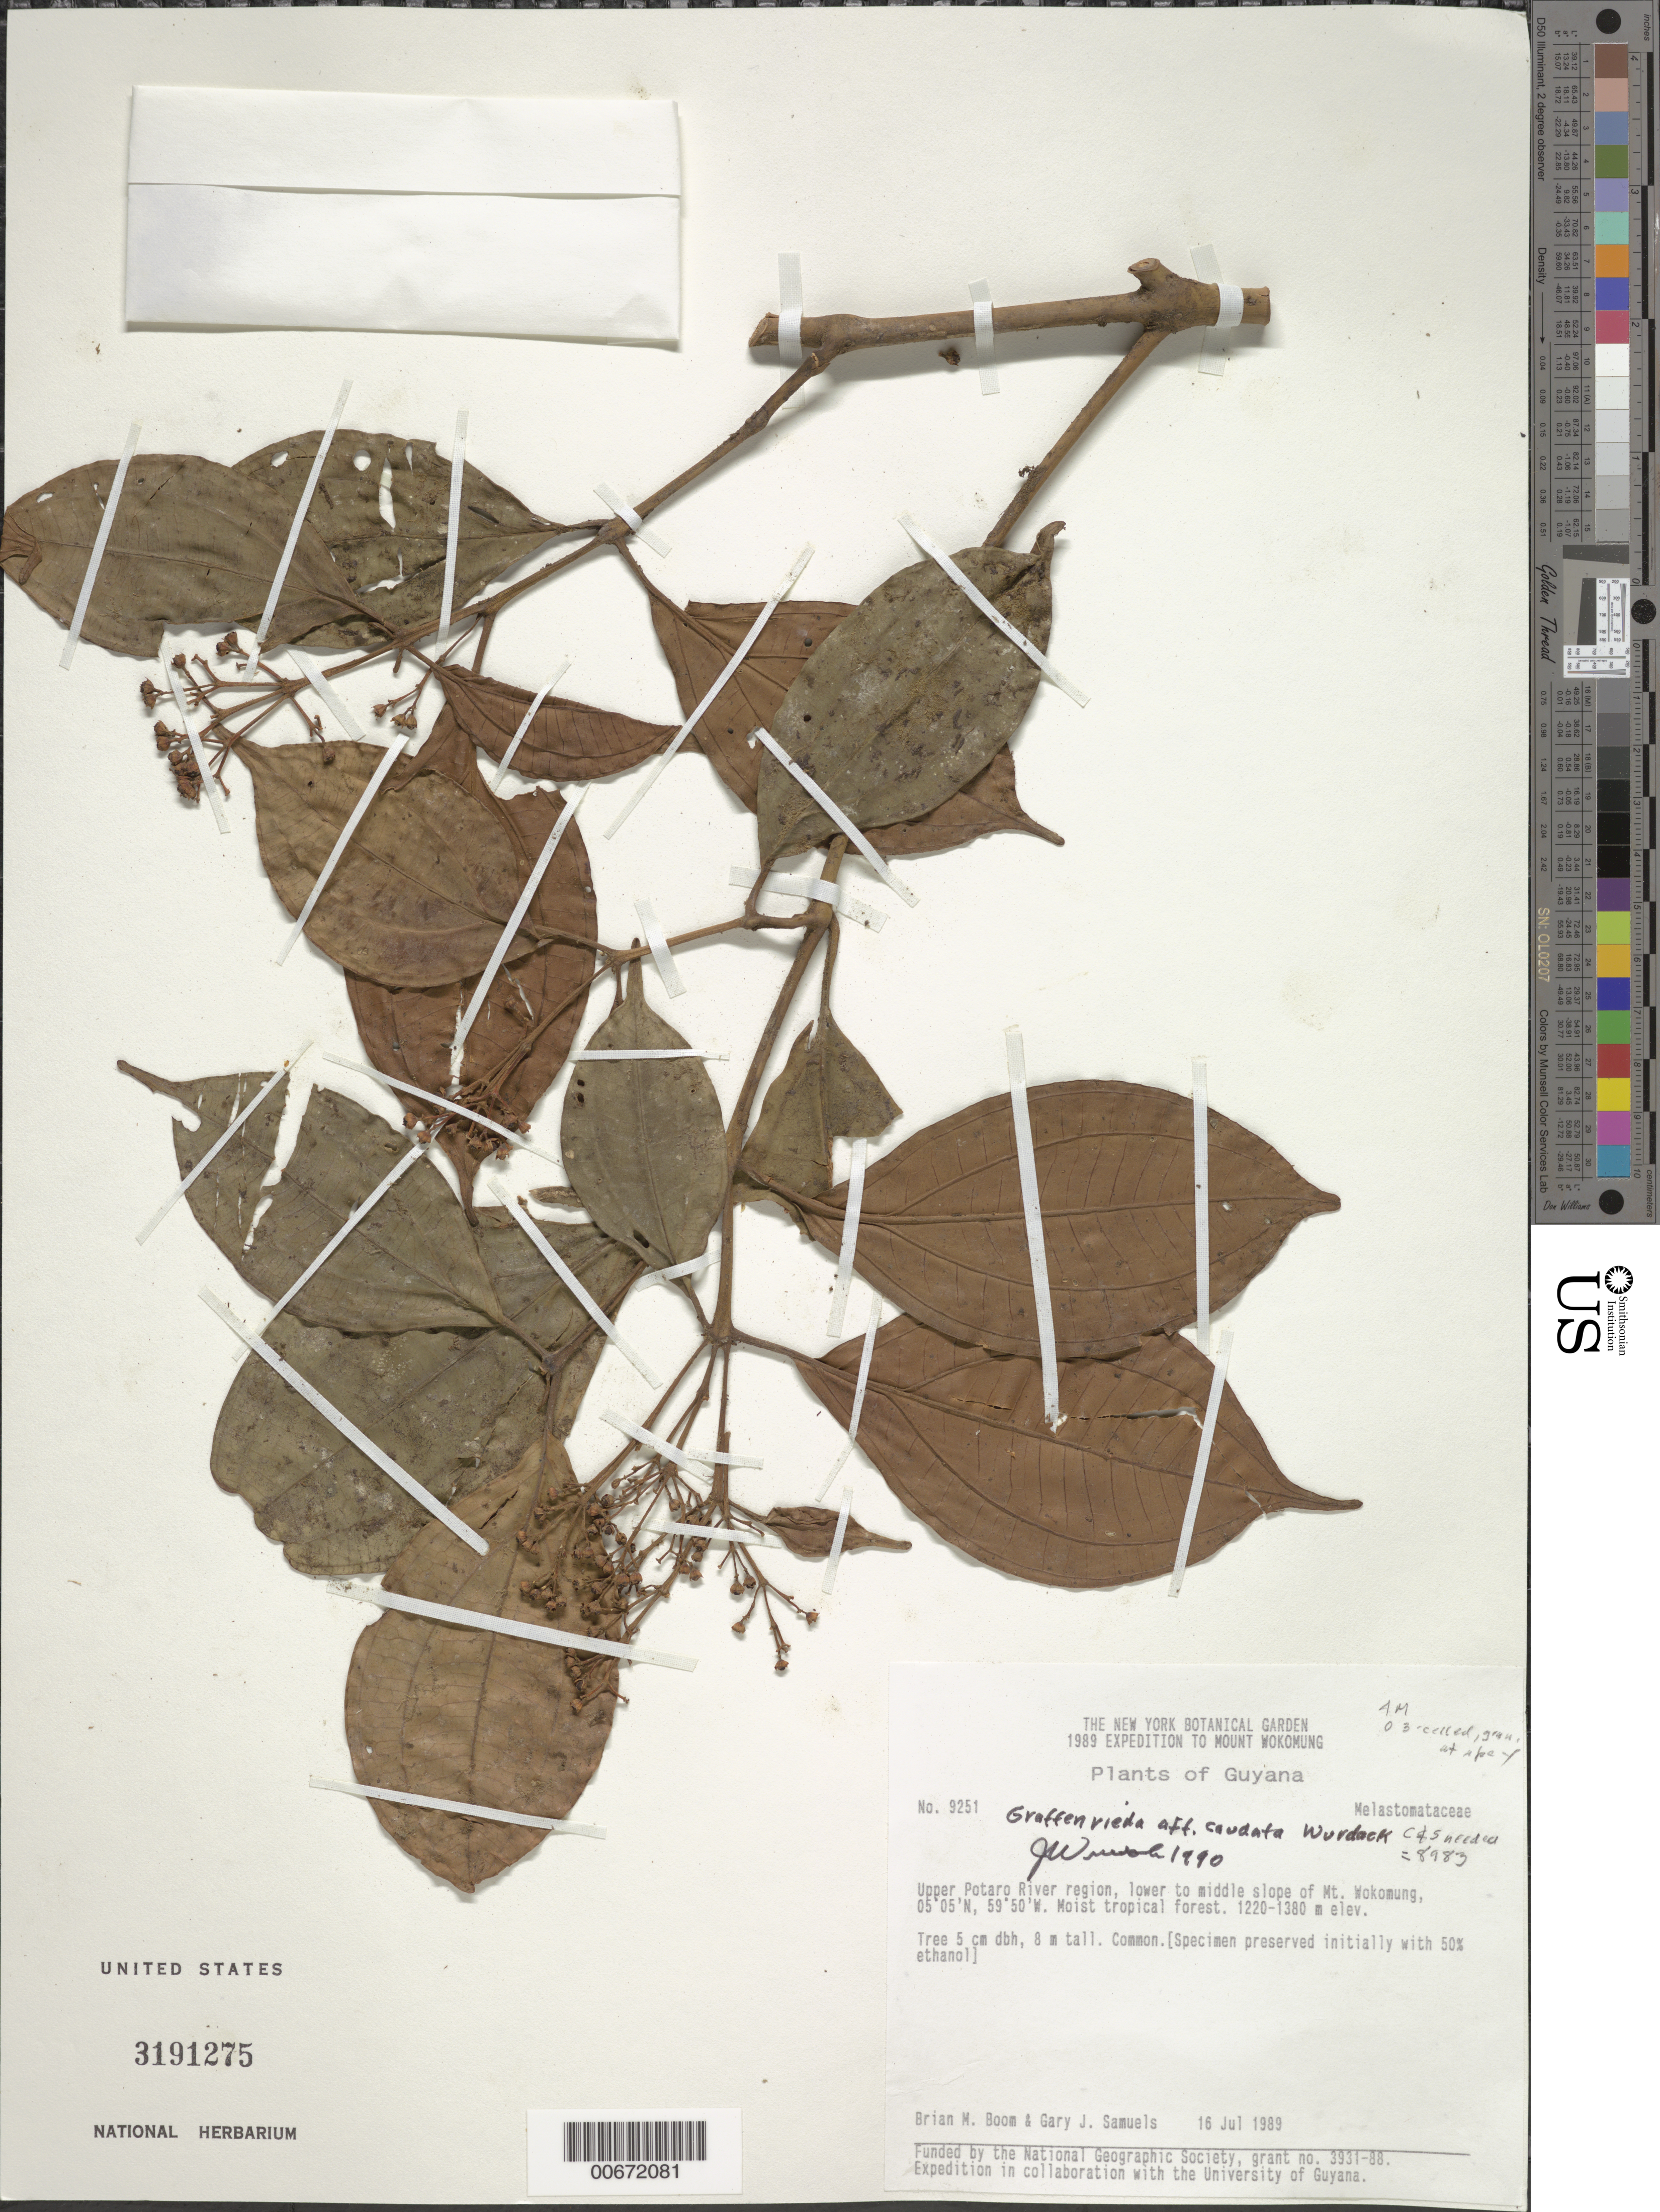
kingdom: Plantae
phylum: Tracheophyta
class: Magnoliopsida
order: Myrtales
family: Melastomataceae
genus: Graffenrieda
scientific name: Graffenrieda caudata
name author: Wurdack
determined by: Wurdack, John J., (US), US (UNITED STATES)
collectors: B. M. Boom & G. Samuels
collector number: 9251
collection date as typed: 16-Jul-89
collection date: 1989-07-16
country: Guyana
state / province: Potaro-Siparuni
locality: Mt. Wokomung, upper slopes, upper Potaro River region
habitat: Moist tropical forest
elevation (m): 1220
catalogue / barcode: US 3191275